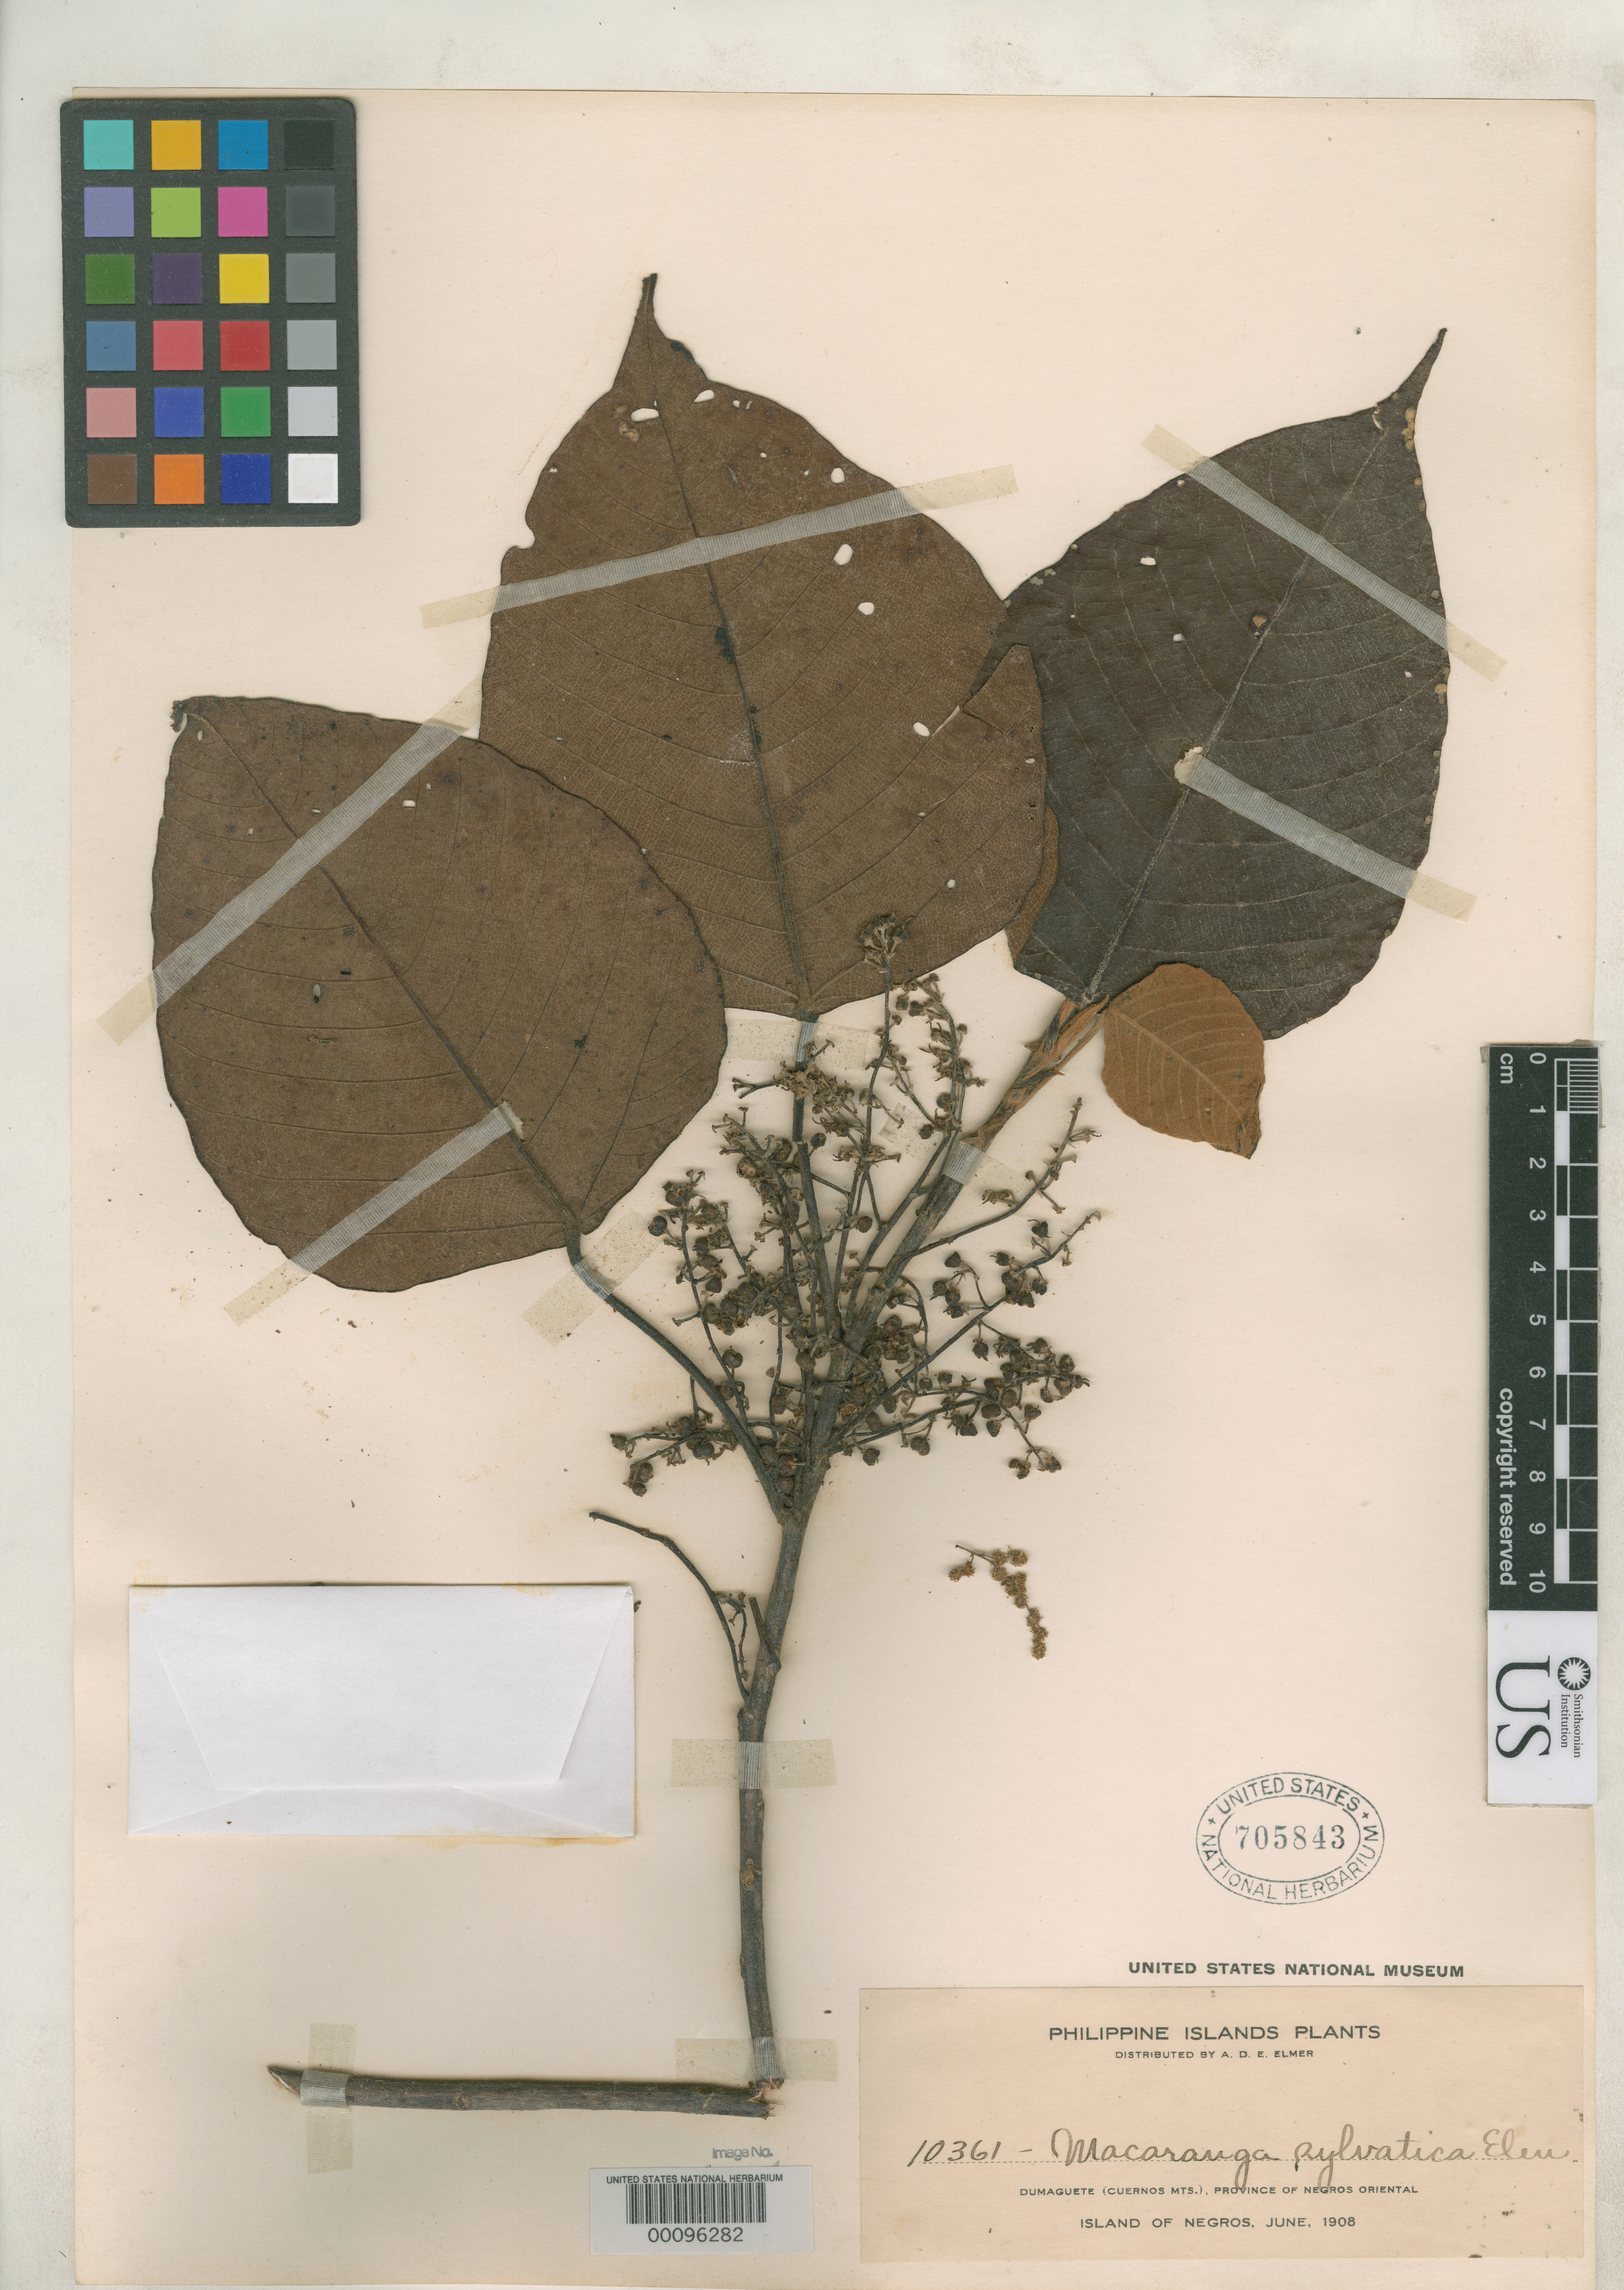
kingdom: Plantae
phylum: Tracheophyta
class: Magnoliopsida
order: Malpighiales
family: Euphorbiaceae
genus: Macaranga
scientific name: Macaranga sylvatica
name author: Elmer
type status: Isosyntype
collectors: A. D. E. Elmer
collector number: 10361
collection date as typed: Jun 1908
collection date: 1908-06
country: Philippines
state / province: Central Visayas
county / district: Negros Oriental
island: Negros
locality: Dumaguete, Cuernos Mts.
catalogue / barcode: US 705843